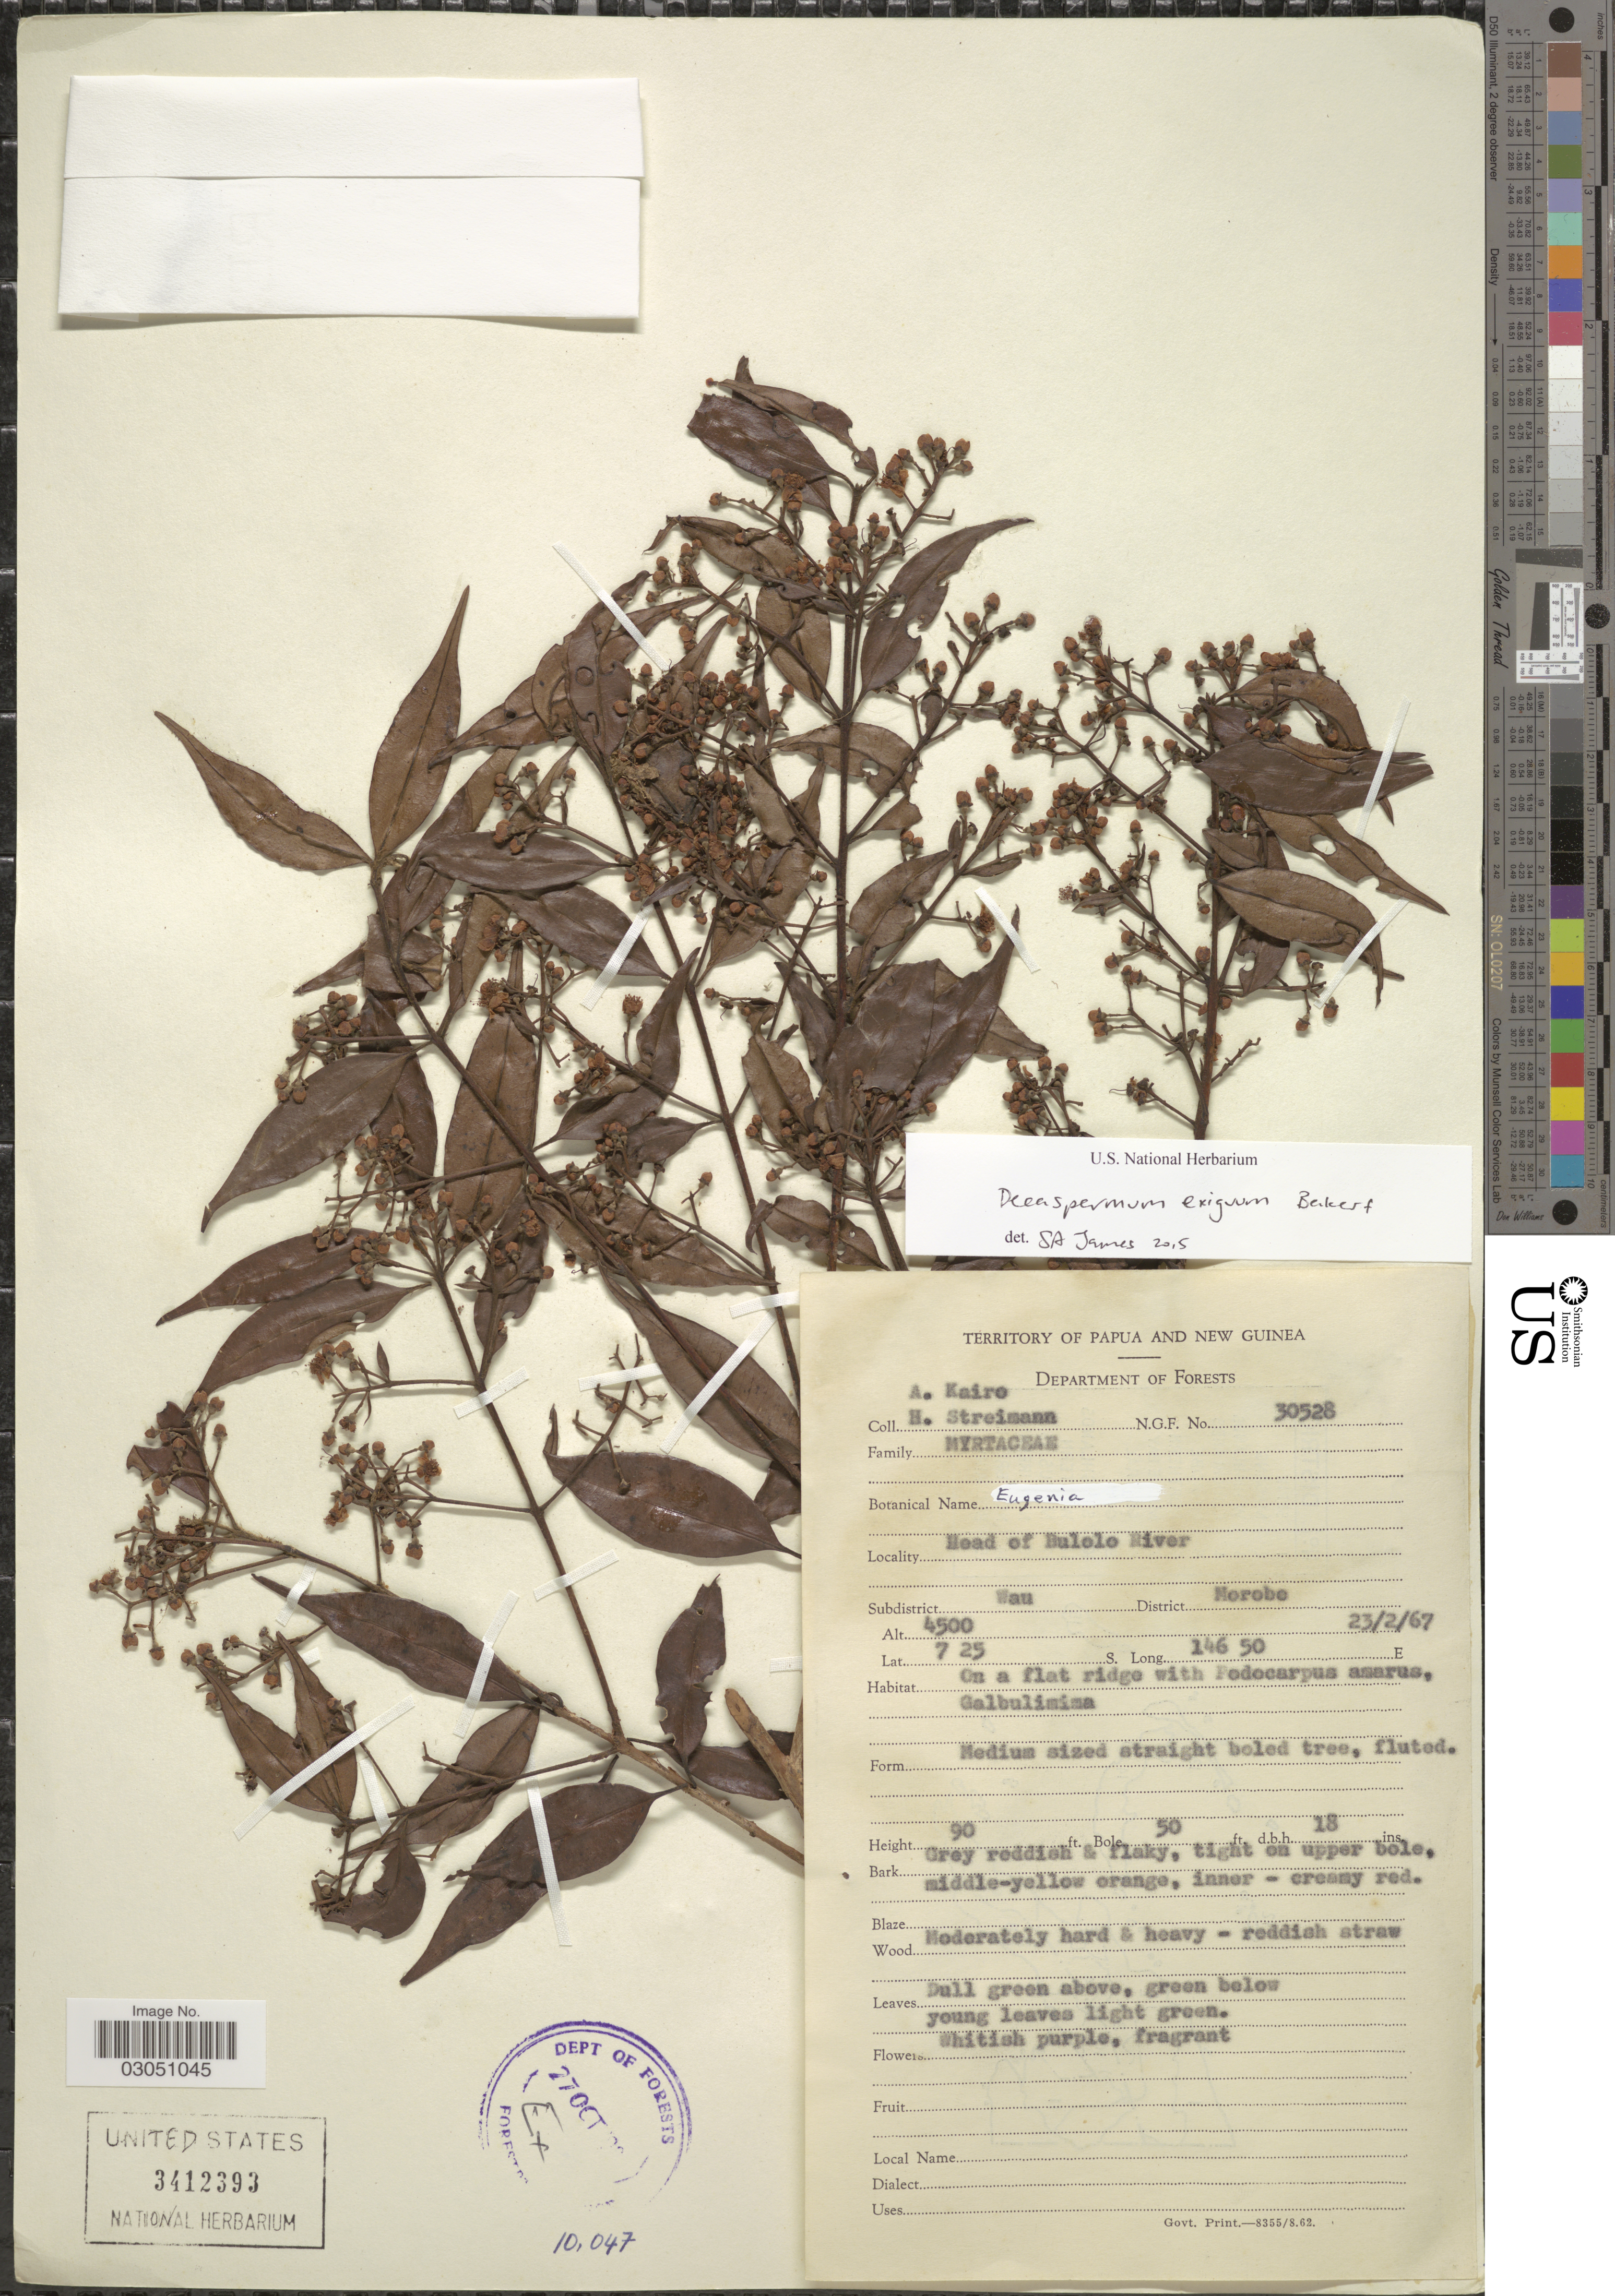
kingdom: Plantae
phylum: Tracheophyta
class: Magnoliopsida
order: Myrtales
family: Myrtaceae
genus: Decaspermum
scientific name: Decaspermum exiguum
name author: Merr. & L.M. Perry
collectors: A. Kairo & H. Streimann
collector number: N.G.F.30528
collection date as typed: Transcribed d/m/y: 23/2/67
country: Papua New Guinea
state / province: Morobe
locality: Territory of Papua and New Guinea. Head of Bulolo River. Subdistrict Wau. District Morobe.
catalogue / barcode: US 3412393